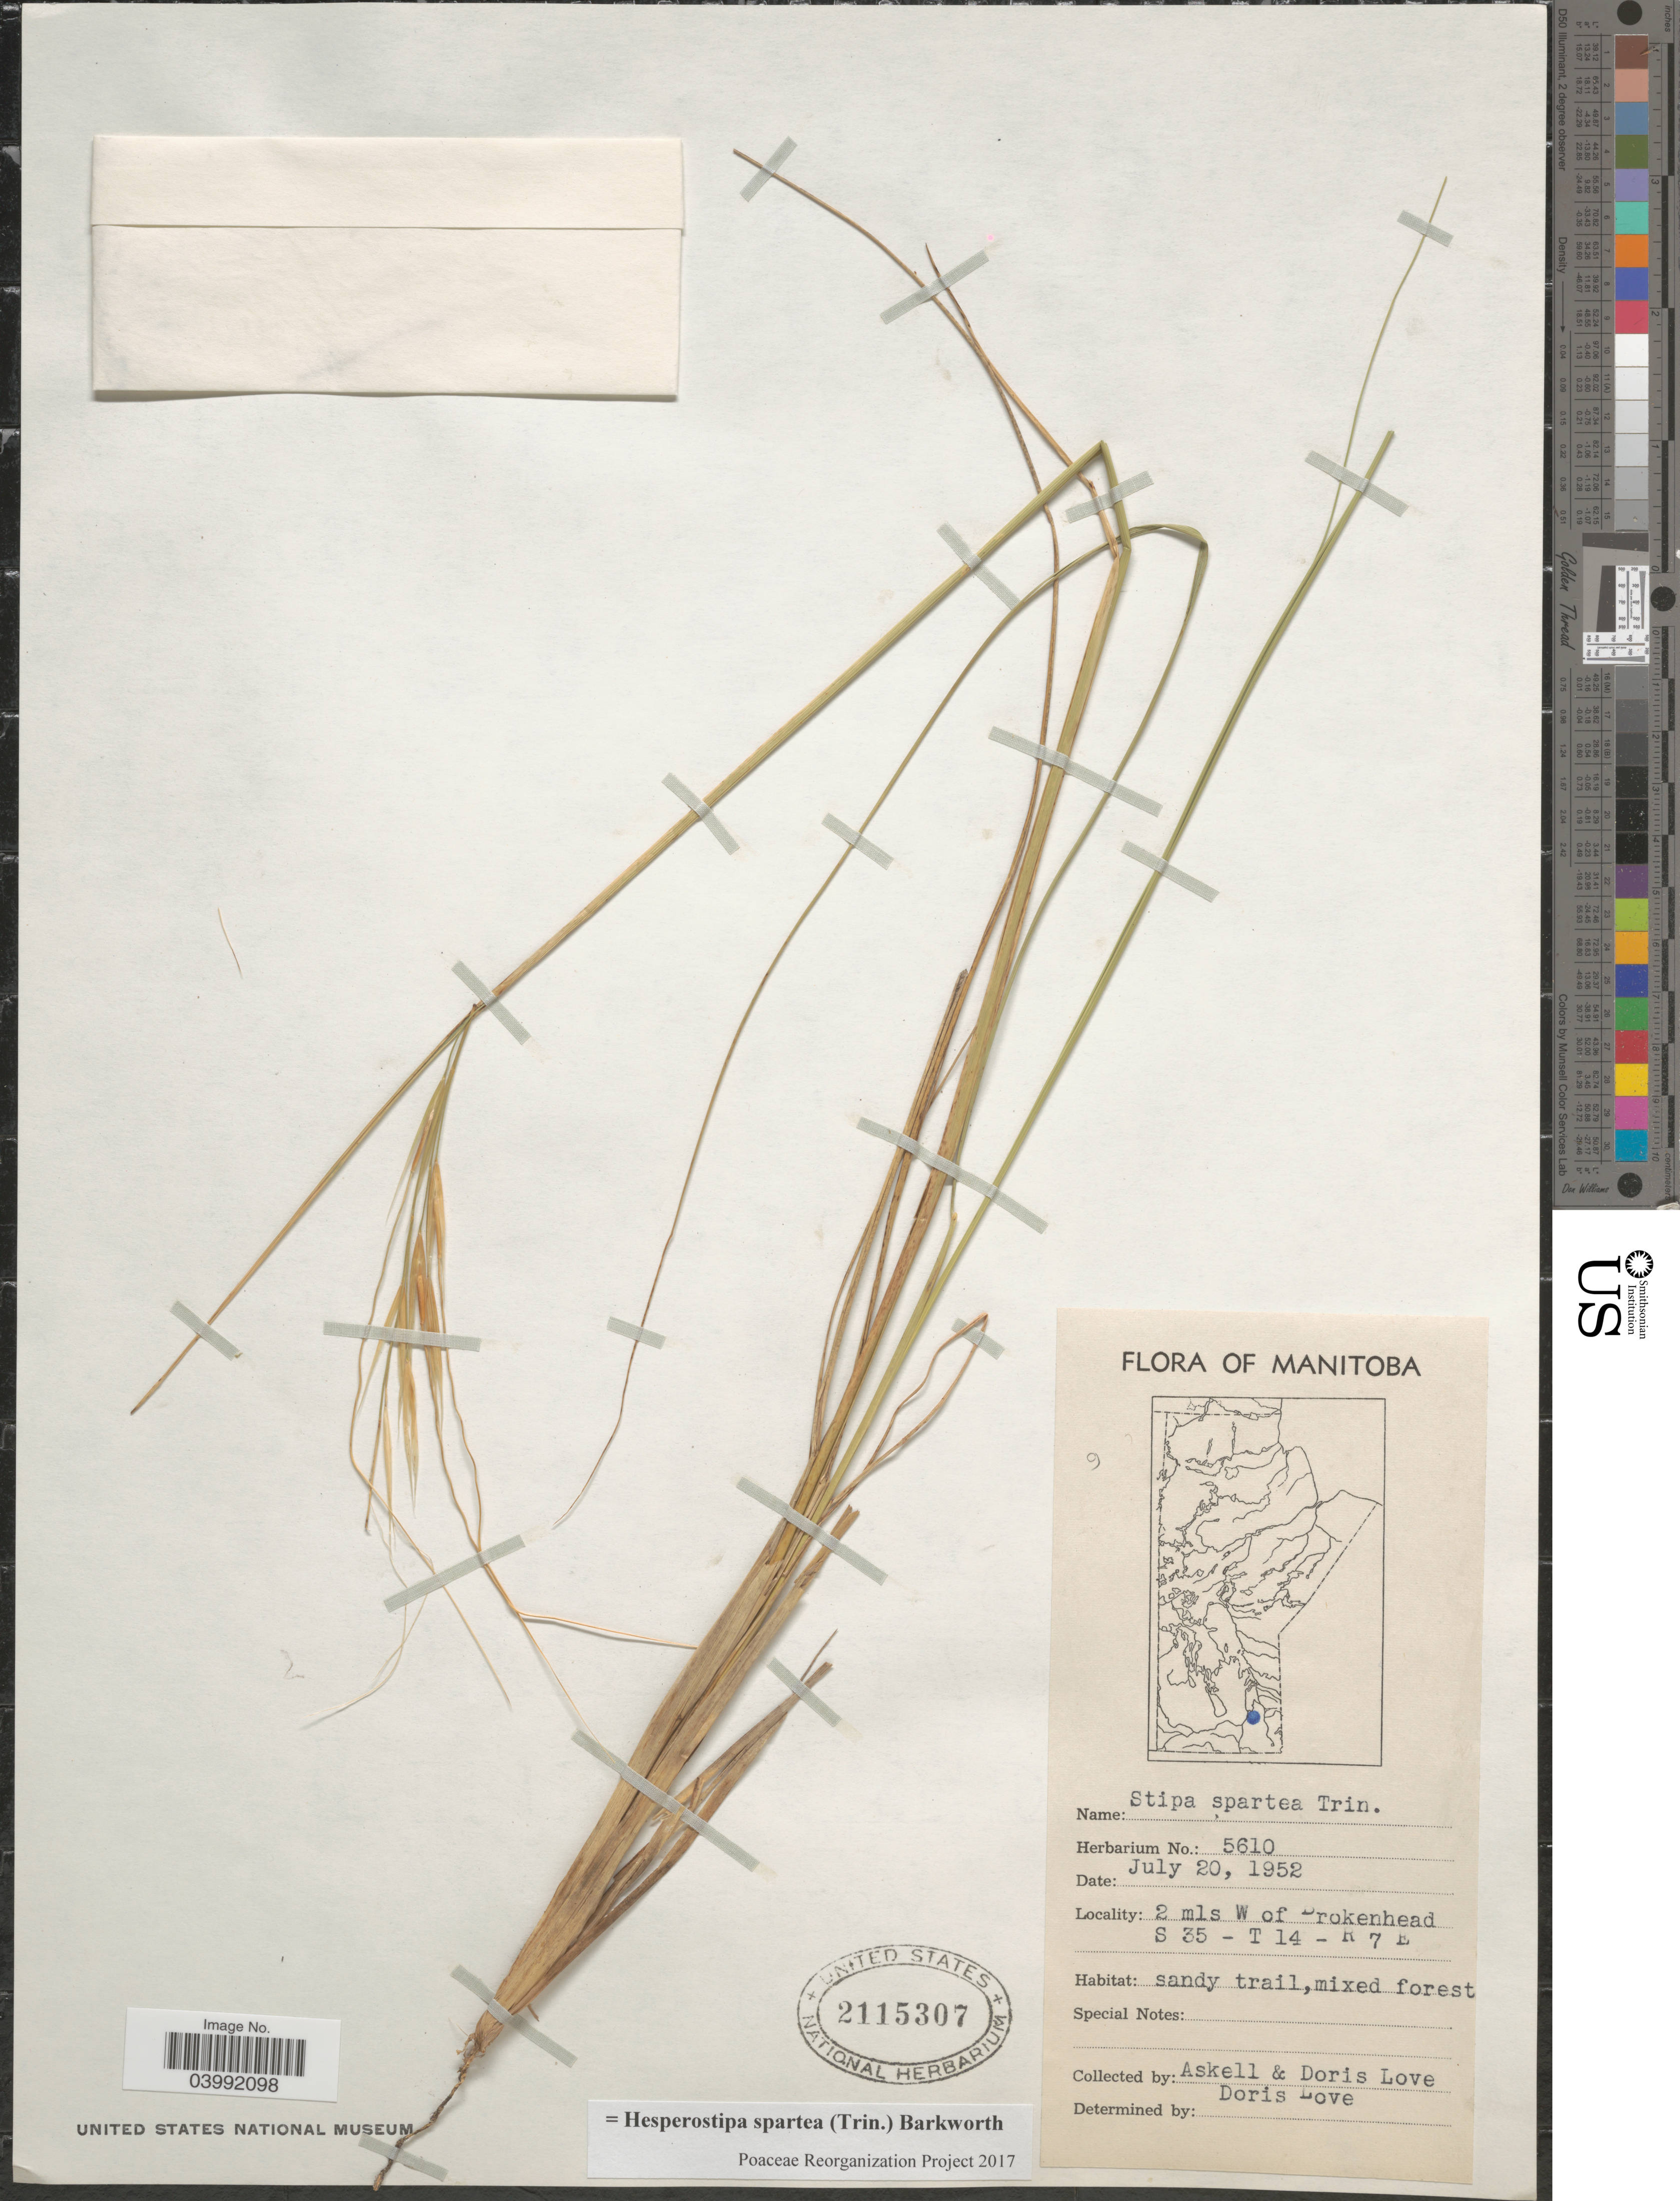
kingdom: Plantae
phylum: Tracheophyta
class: Liliopsida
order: Poales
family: Poaceae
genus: Hesperostipa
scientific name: Hesperostipa spartea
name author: (Trin.) Barkworth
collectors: Á. Löve & D. Löve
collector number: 5610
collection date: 1952-07-20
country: Canada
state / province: Manitoba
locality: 2 mls W of Brokenhead S 35- T 14 - R 7 E.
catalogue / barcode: US 2115307